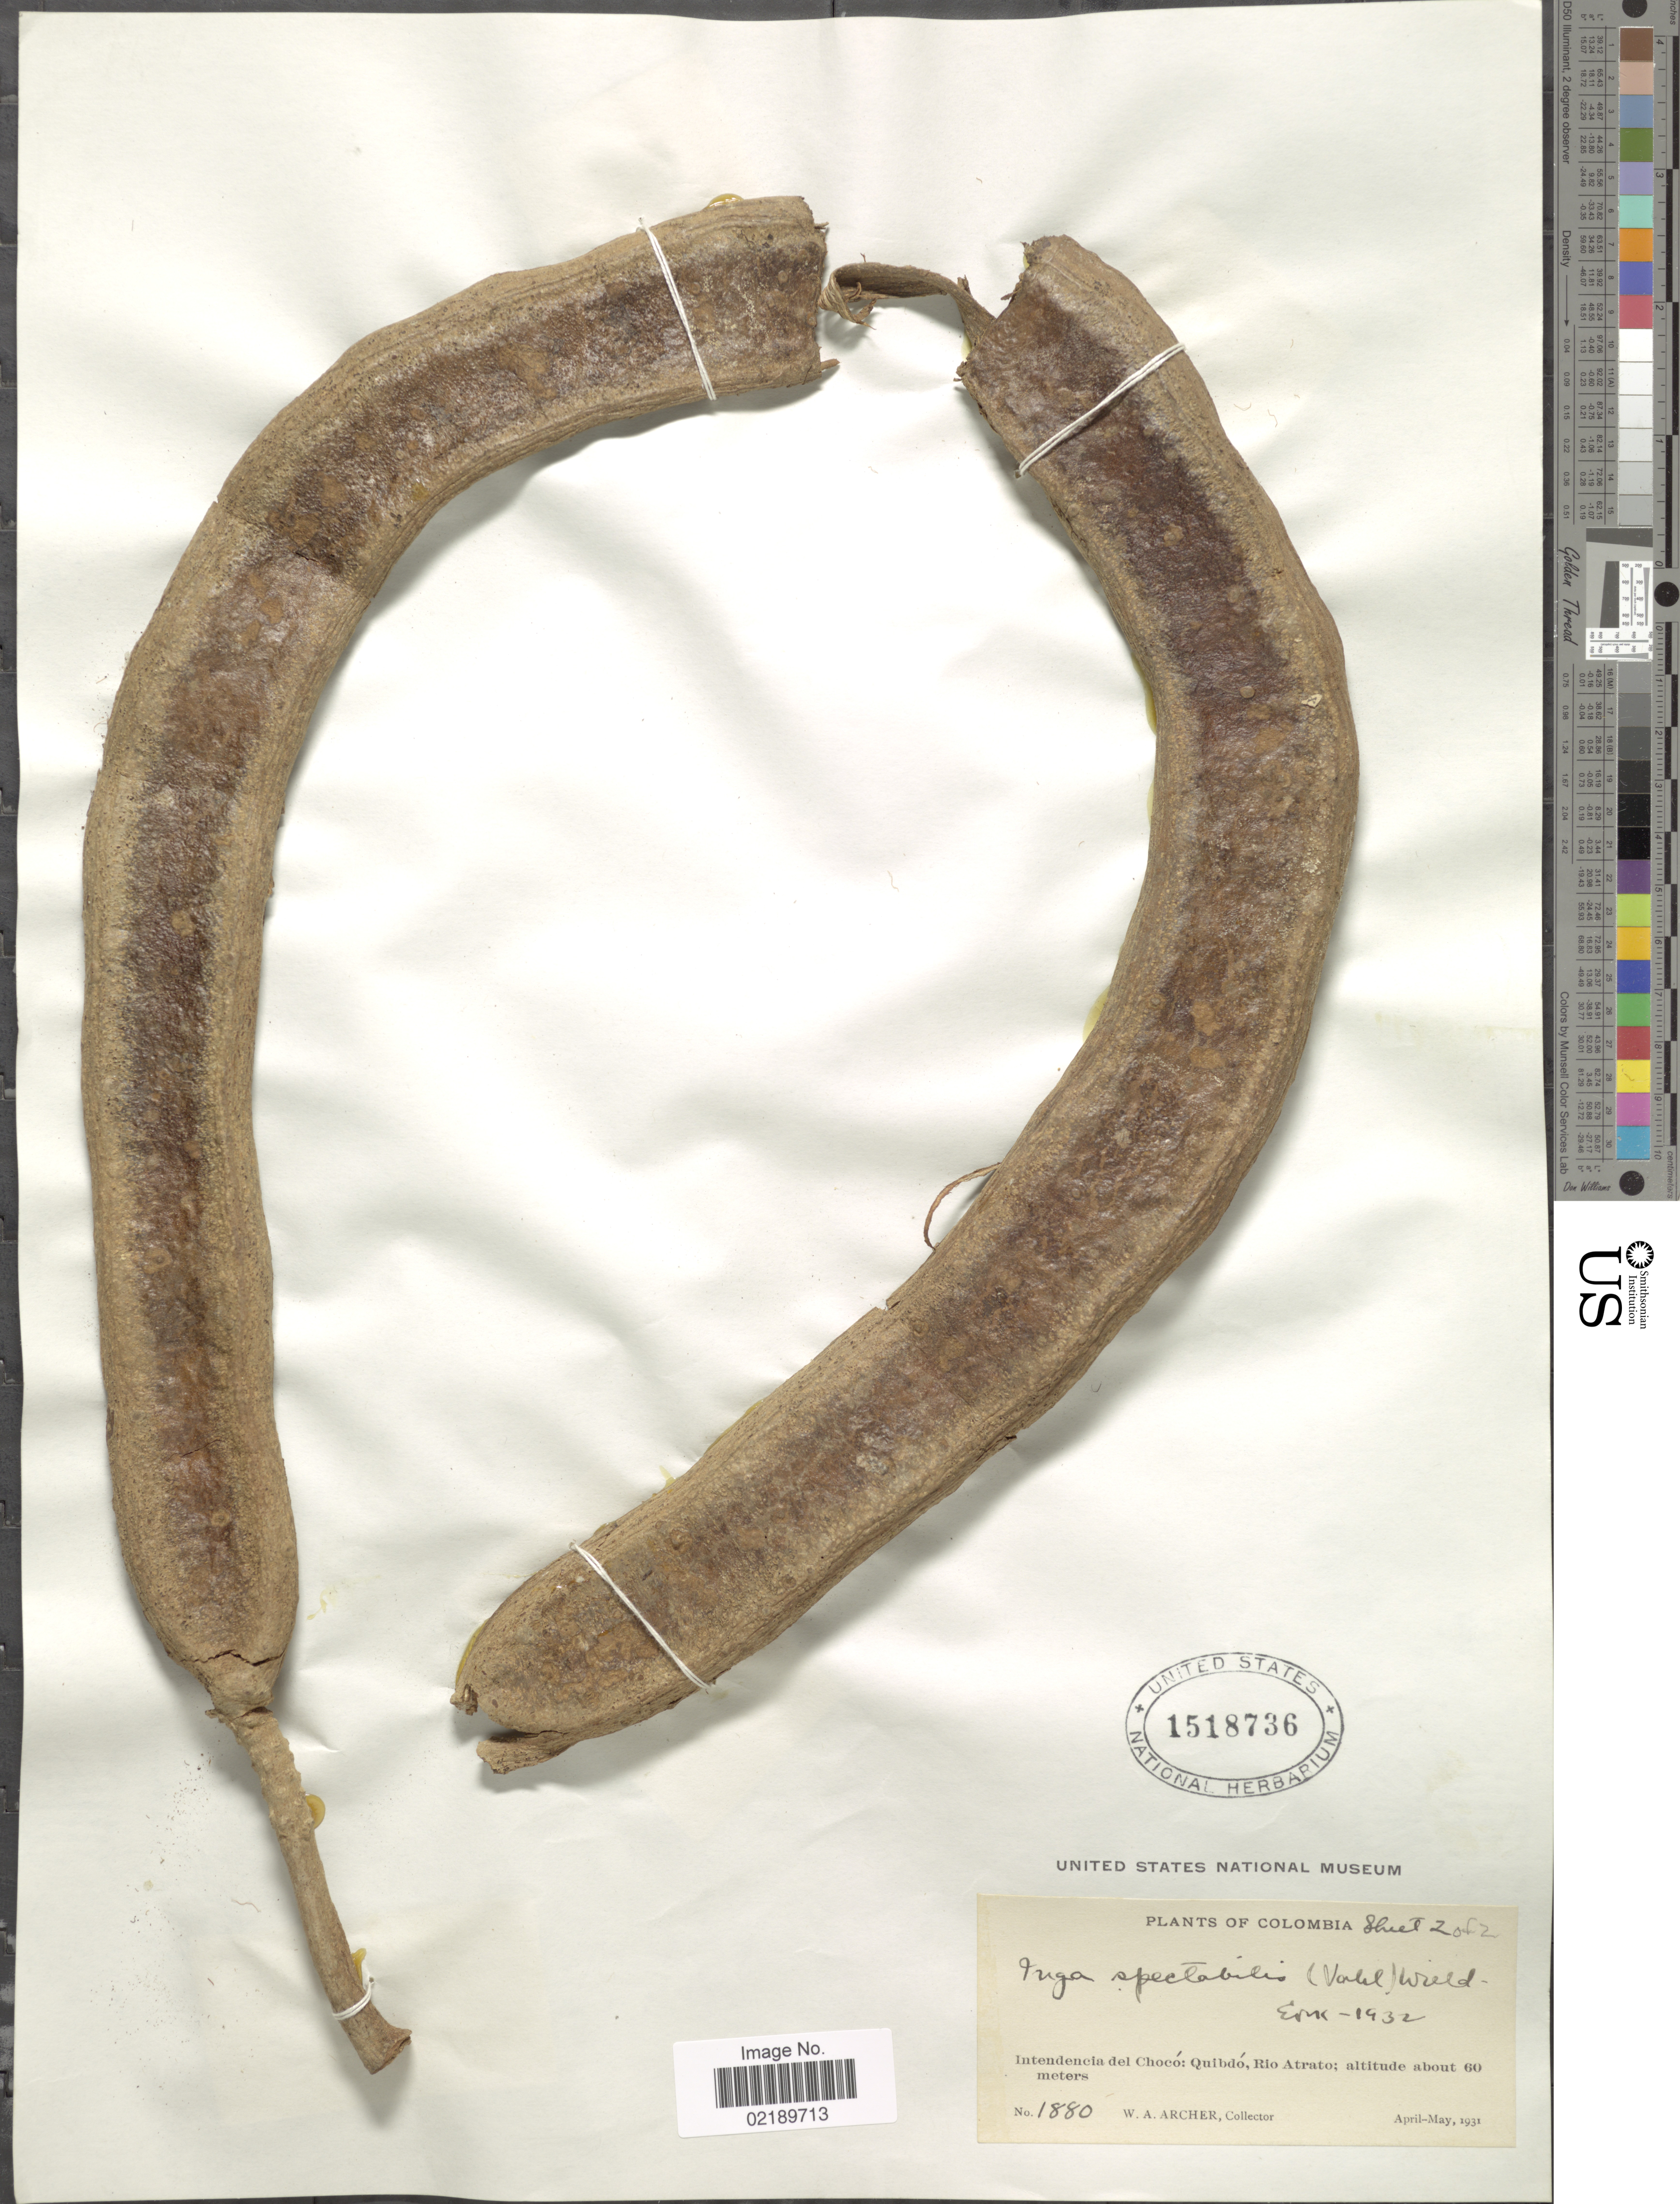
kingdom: Plantae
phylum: Tracheophyta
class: Magnoliopsida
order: Fabales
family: Fabaceae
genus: Inga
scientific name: Inga spectabilis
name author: (Vahl) Willd.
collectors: W. A. Archer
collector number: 1880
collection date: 1931-04/1931-05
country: Colombia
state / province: Chocó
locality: Intendencia del Chocó: Quibdó, Rio Atrato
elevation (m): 60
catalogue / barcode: US 1518736